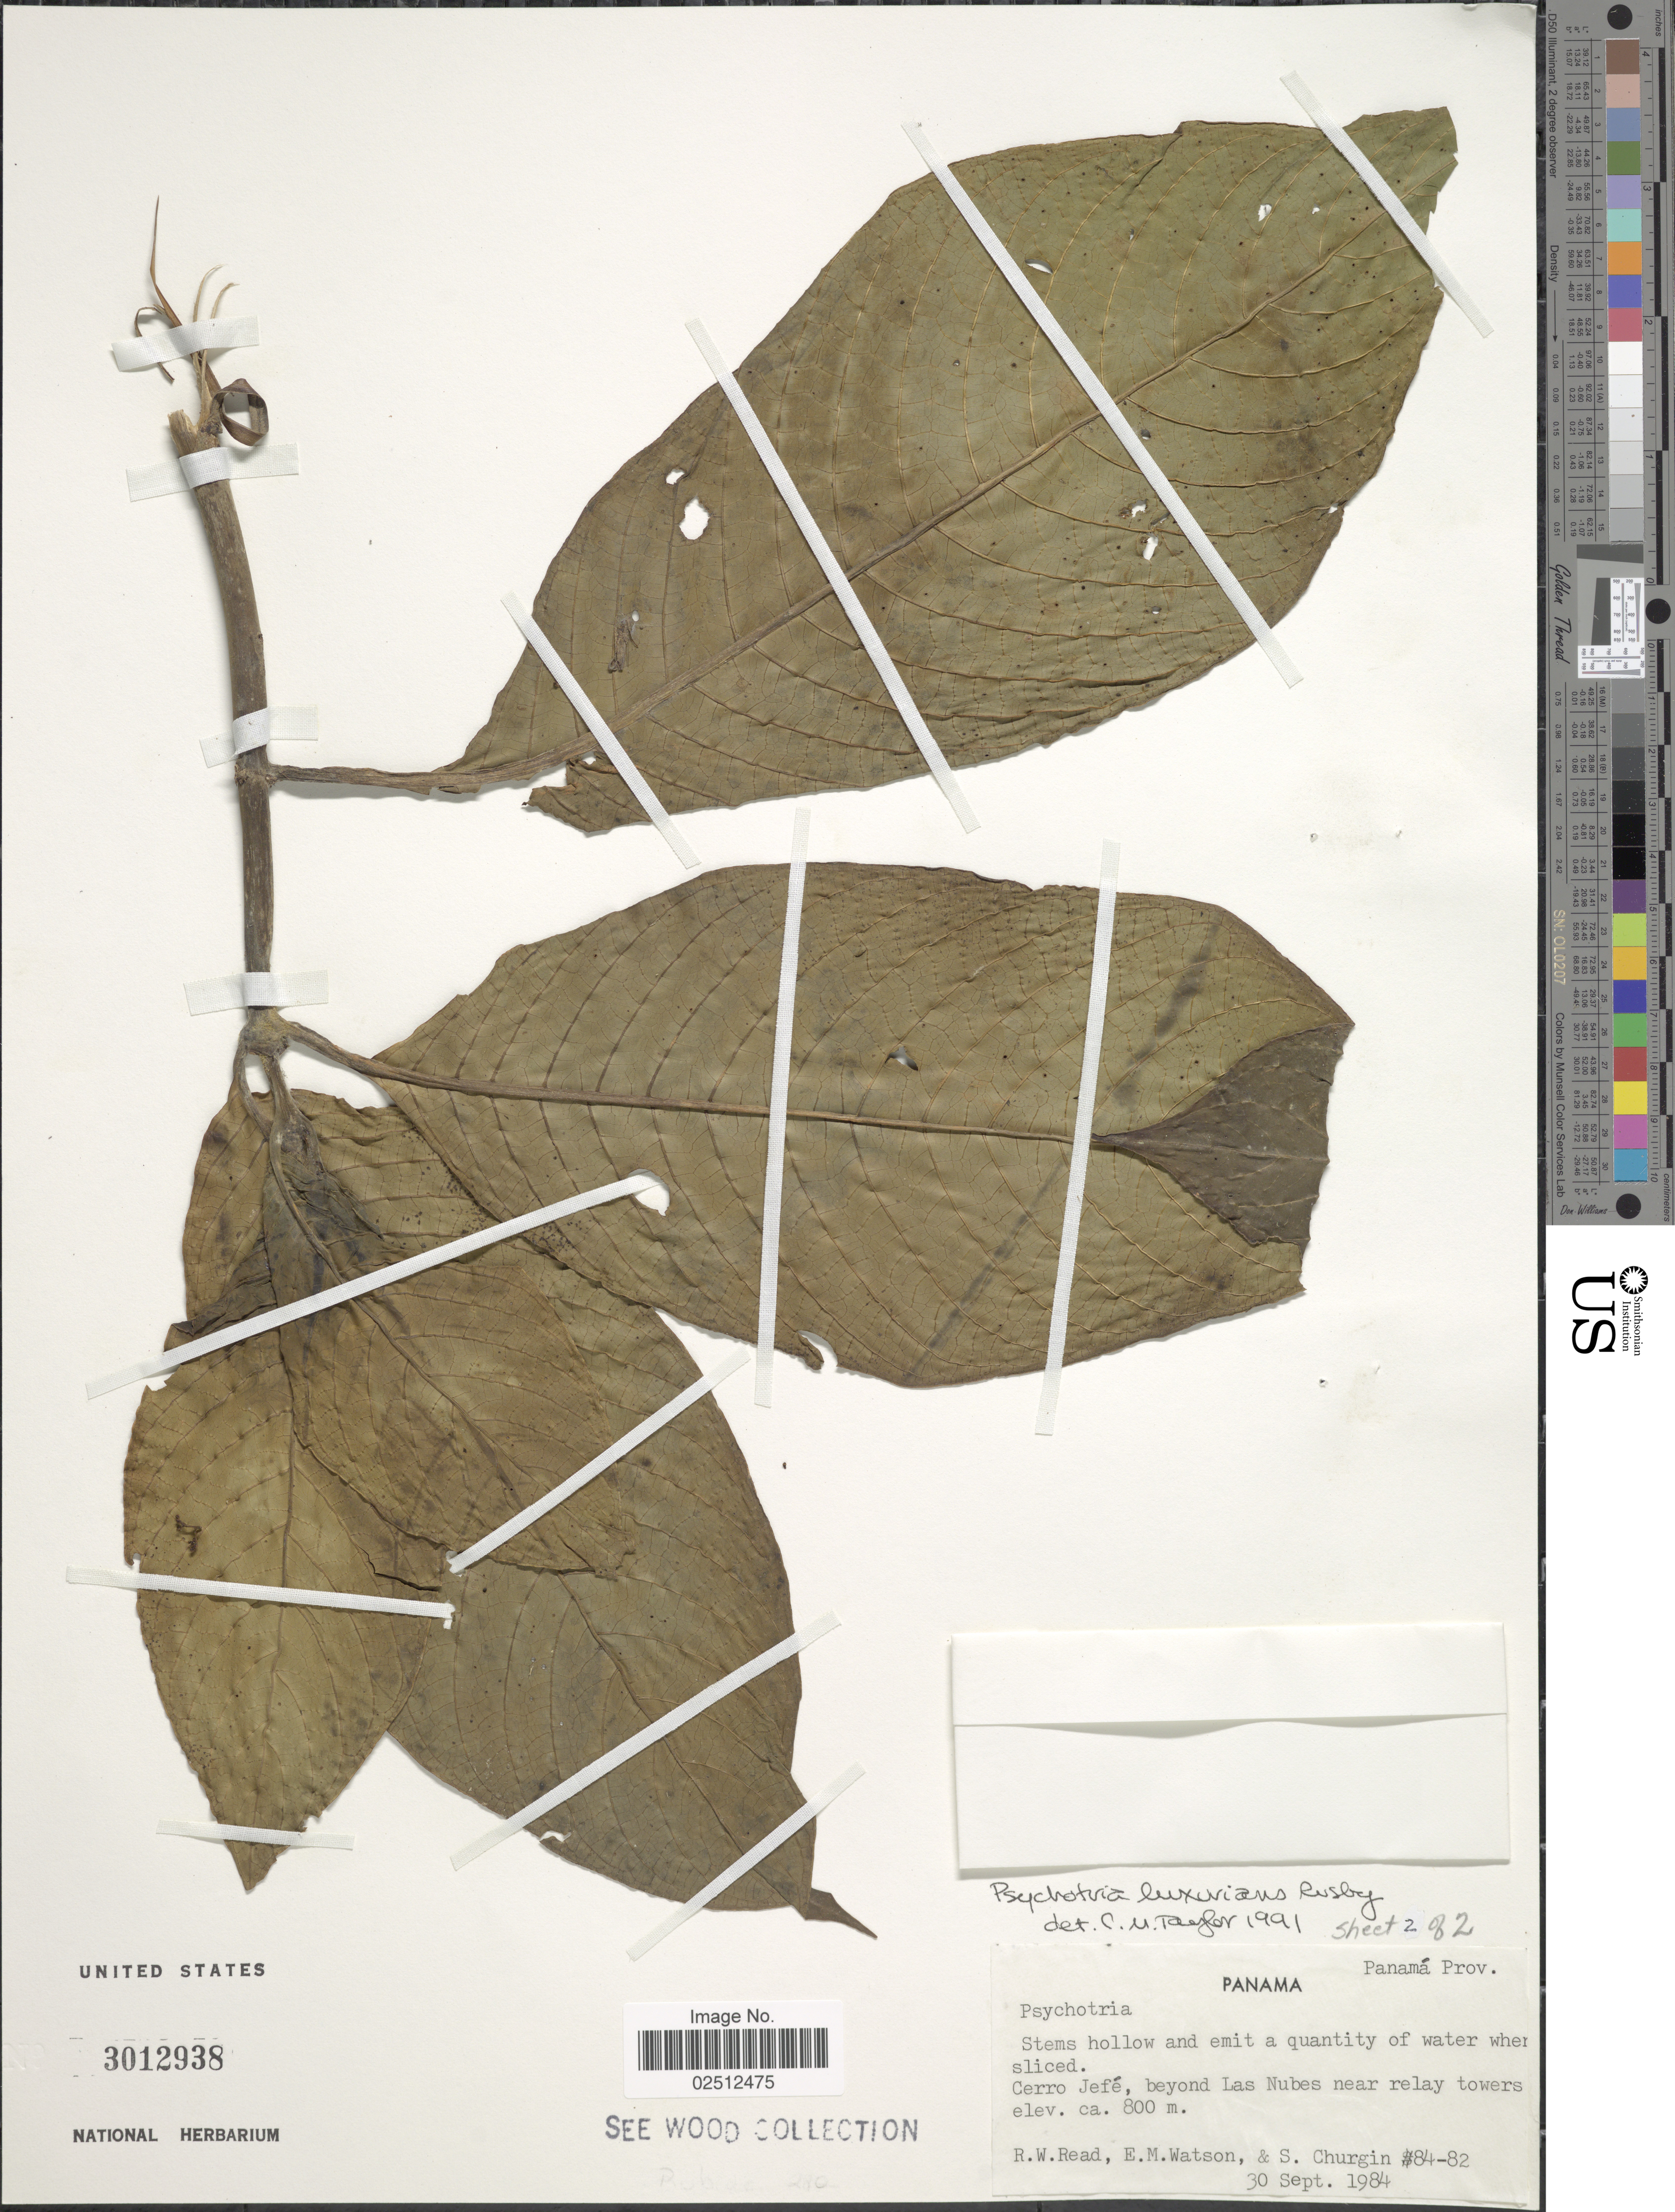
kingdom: Plantae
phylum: Tracheophyta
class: Magnoliopsida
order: Gentianales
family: Rubiaceae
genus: Psychotria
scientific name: Psychotria luxurians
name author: Rusby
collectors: R. W. Read, E. M. Watson & S. Churgin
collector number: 84-82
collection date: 1984-09-30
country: Panama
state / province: Panamá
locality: Cerro Jefe, beyond ;Las Nubes near relay towers, Prov. Panama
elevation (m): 800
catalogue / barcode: US 3012938